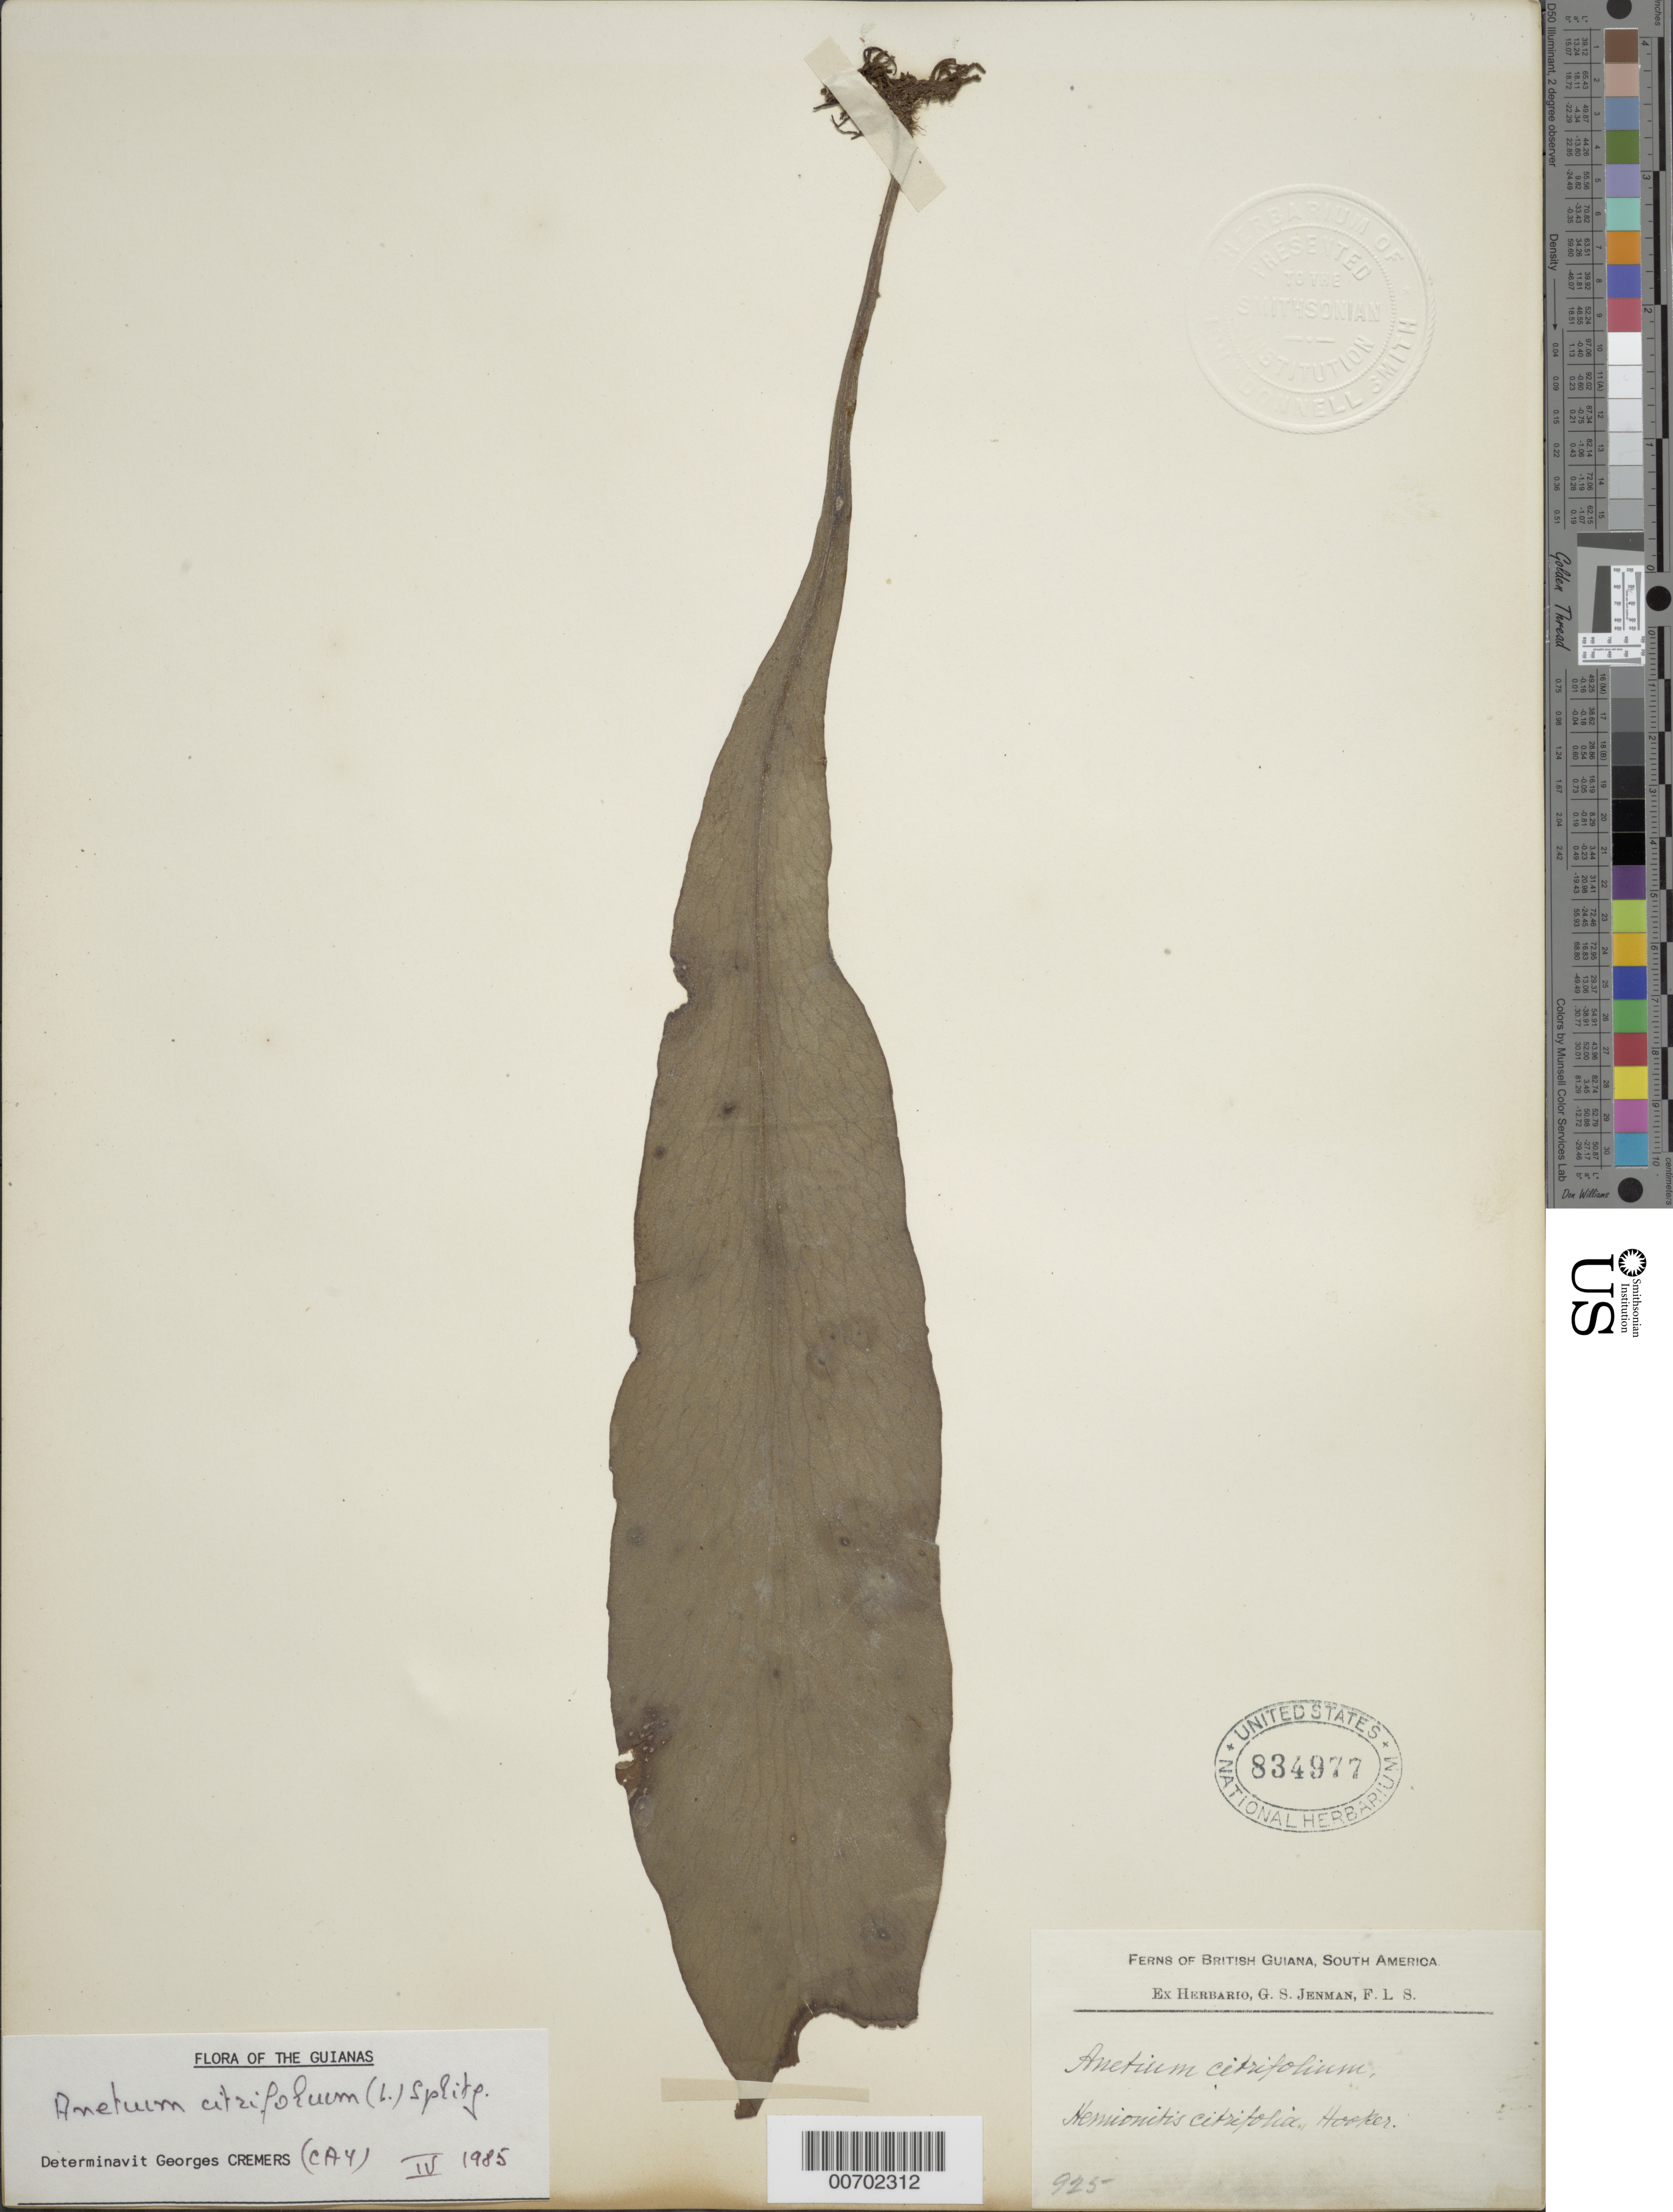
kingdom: Plantae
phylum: Tracheophyta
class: Polypodiopsida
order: Polypodiales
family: Pteridaceae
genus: Anetium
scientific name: Anetium citrifolium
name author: (L.) Splitg.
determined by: Cremers, Georges A.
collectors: G. S. Jenman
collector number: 925 ?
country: Guyana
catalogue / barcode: US 834977